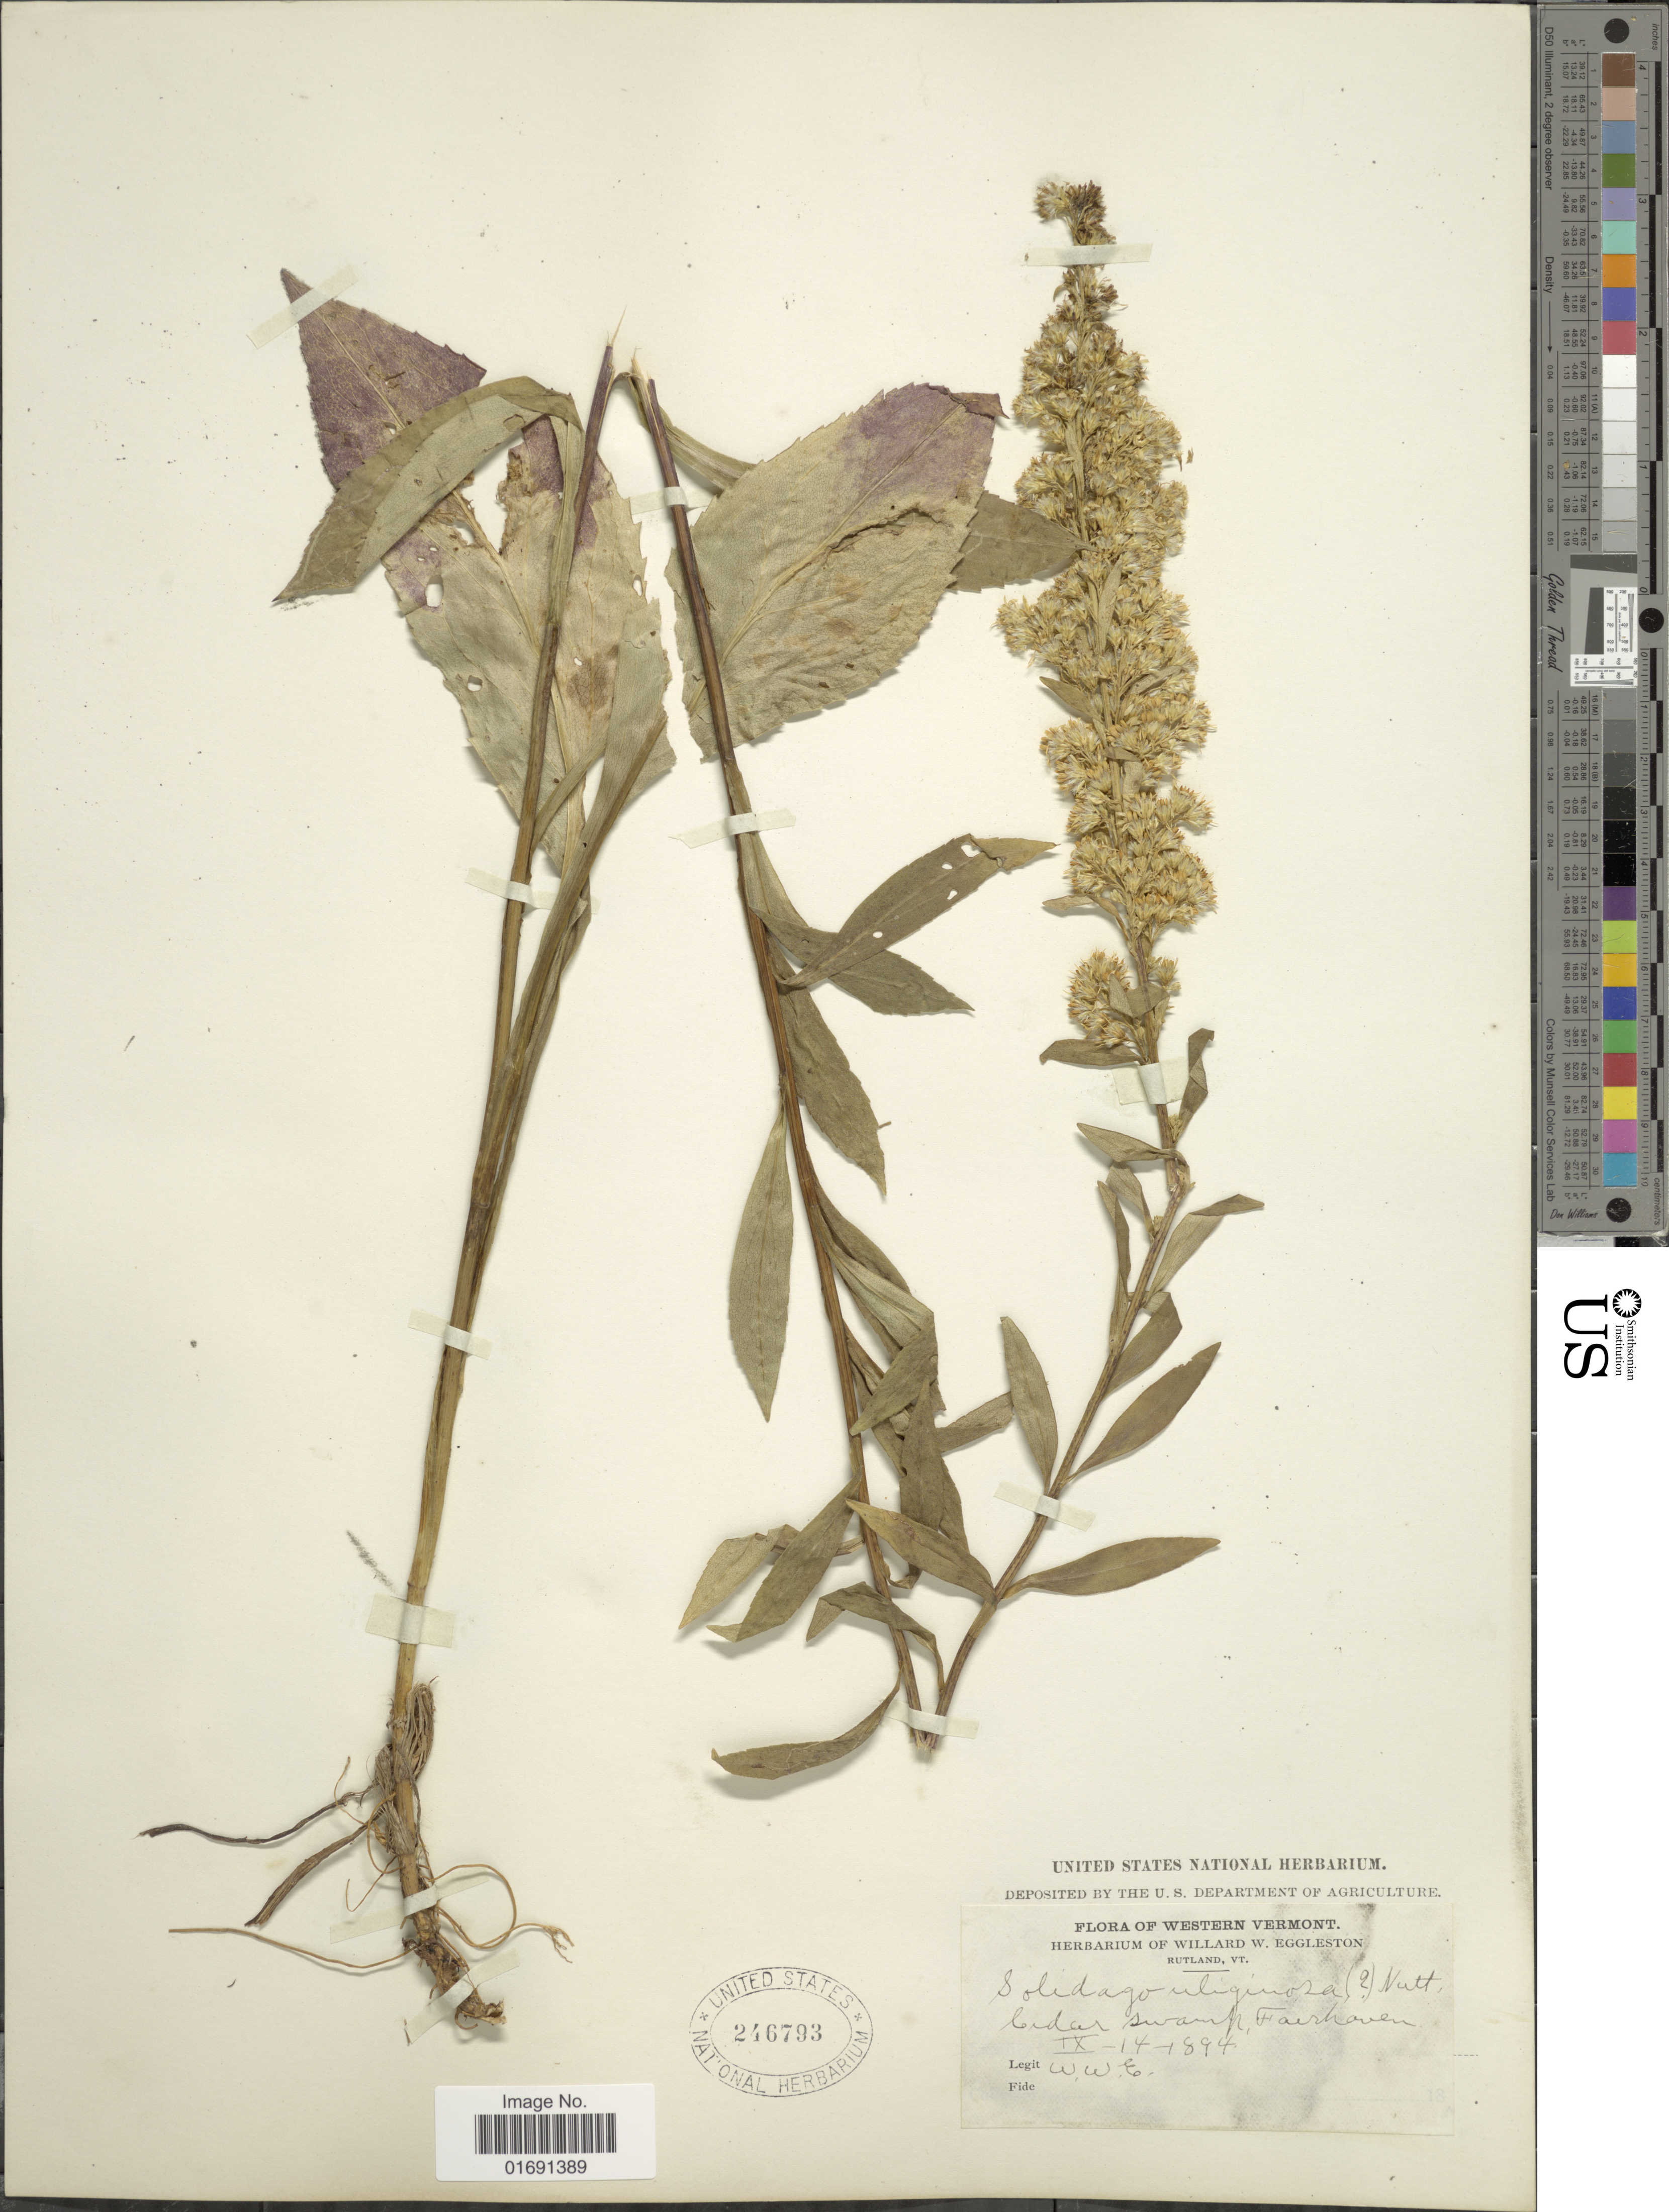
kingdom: Plantae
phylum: Tracheophyta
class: Magnoliopsida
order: Asterales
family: Asteraceae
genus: Solidago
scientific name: Solidago uniligulata var. neglecta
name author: Fernald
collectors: W. W. Eggleston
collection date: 1894-09-14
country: United States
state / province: Vermont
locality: Western Vermont, Cedar Swamp, Fairhaven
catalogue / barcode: US 246793